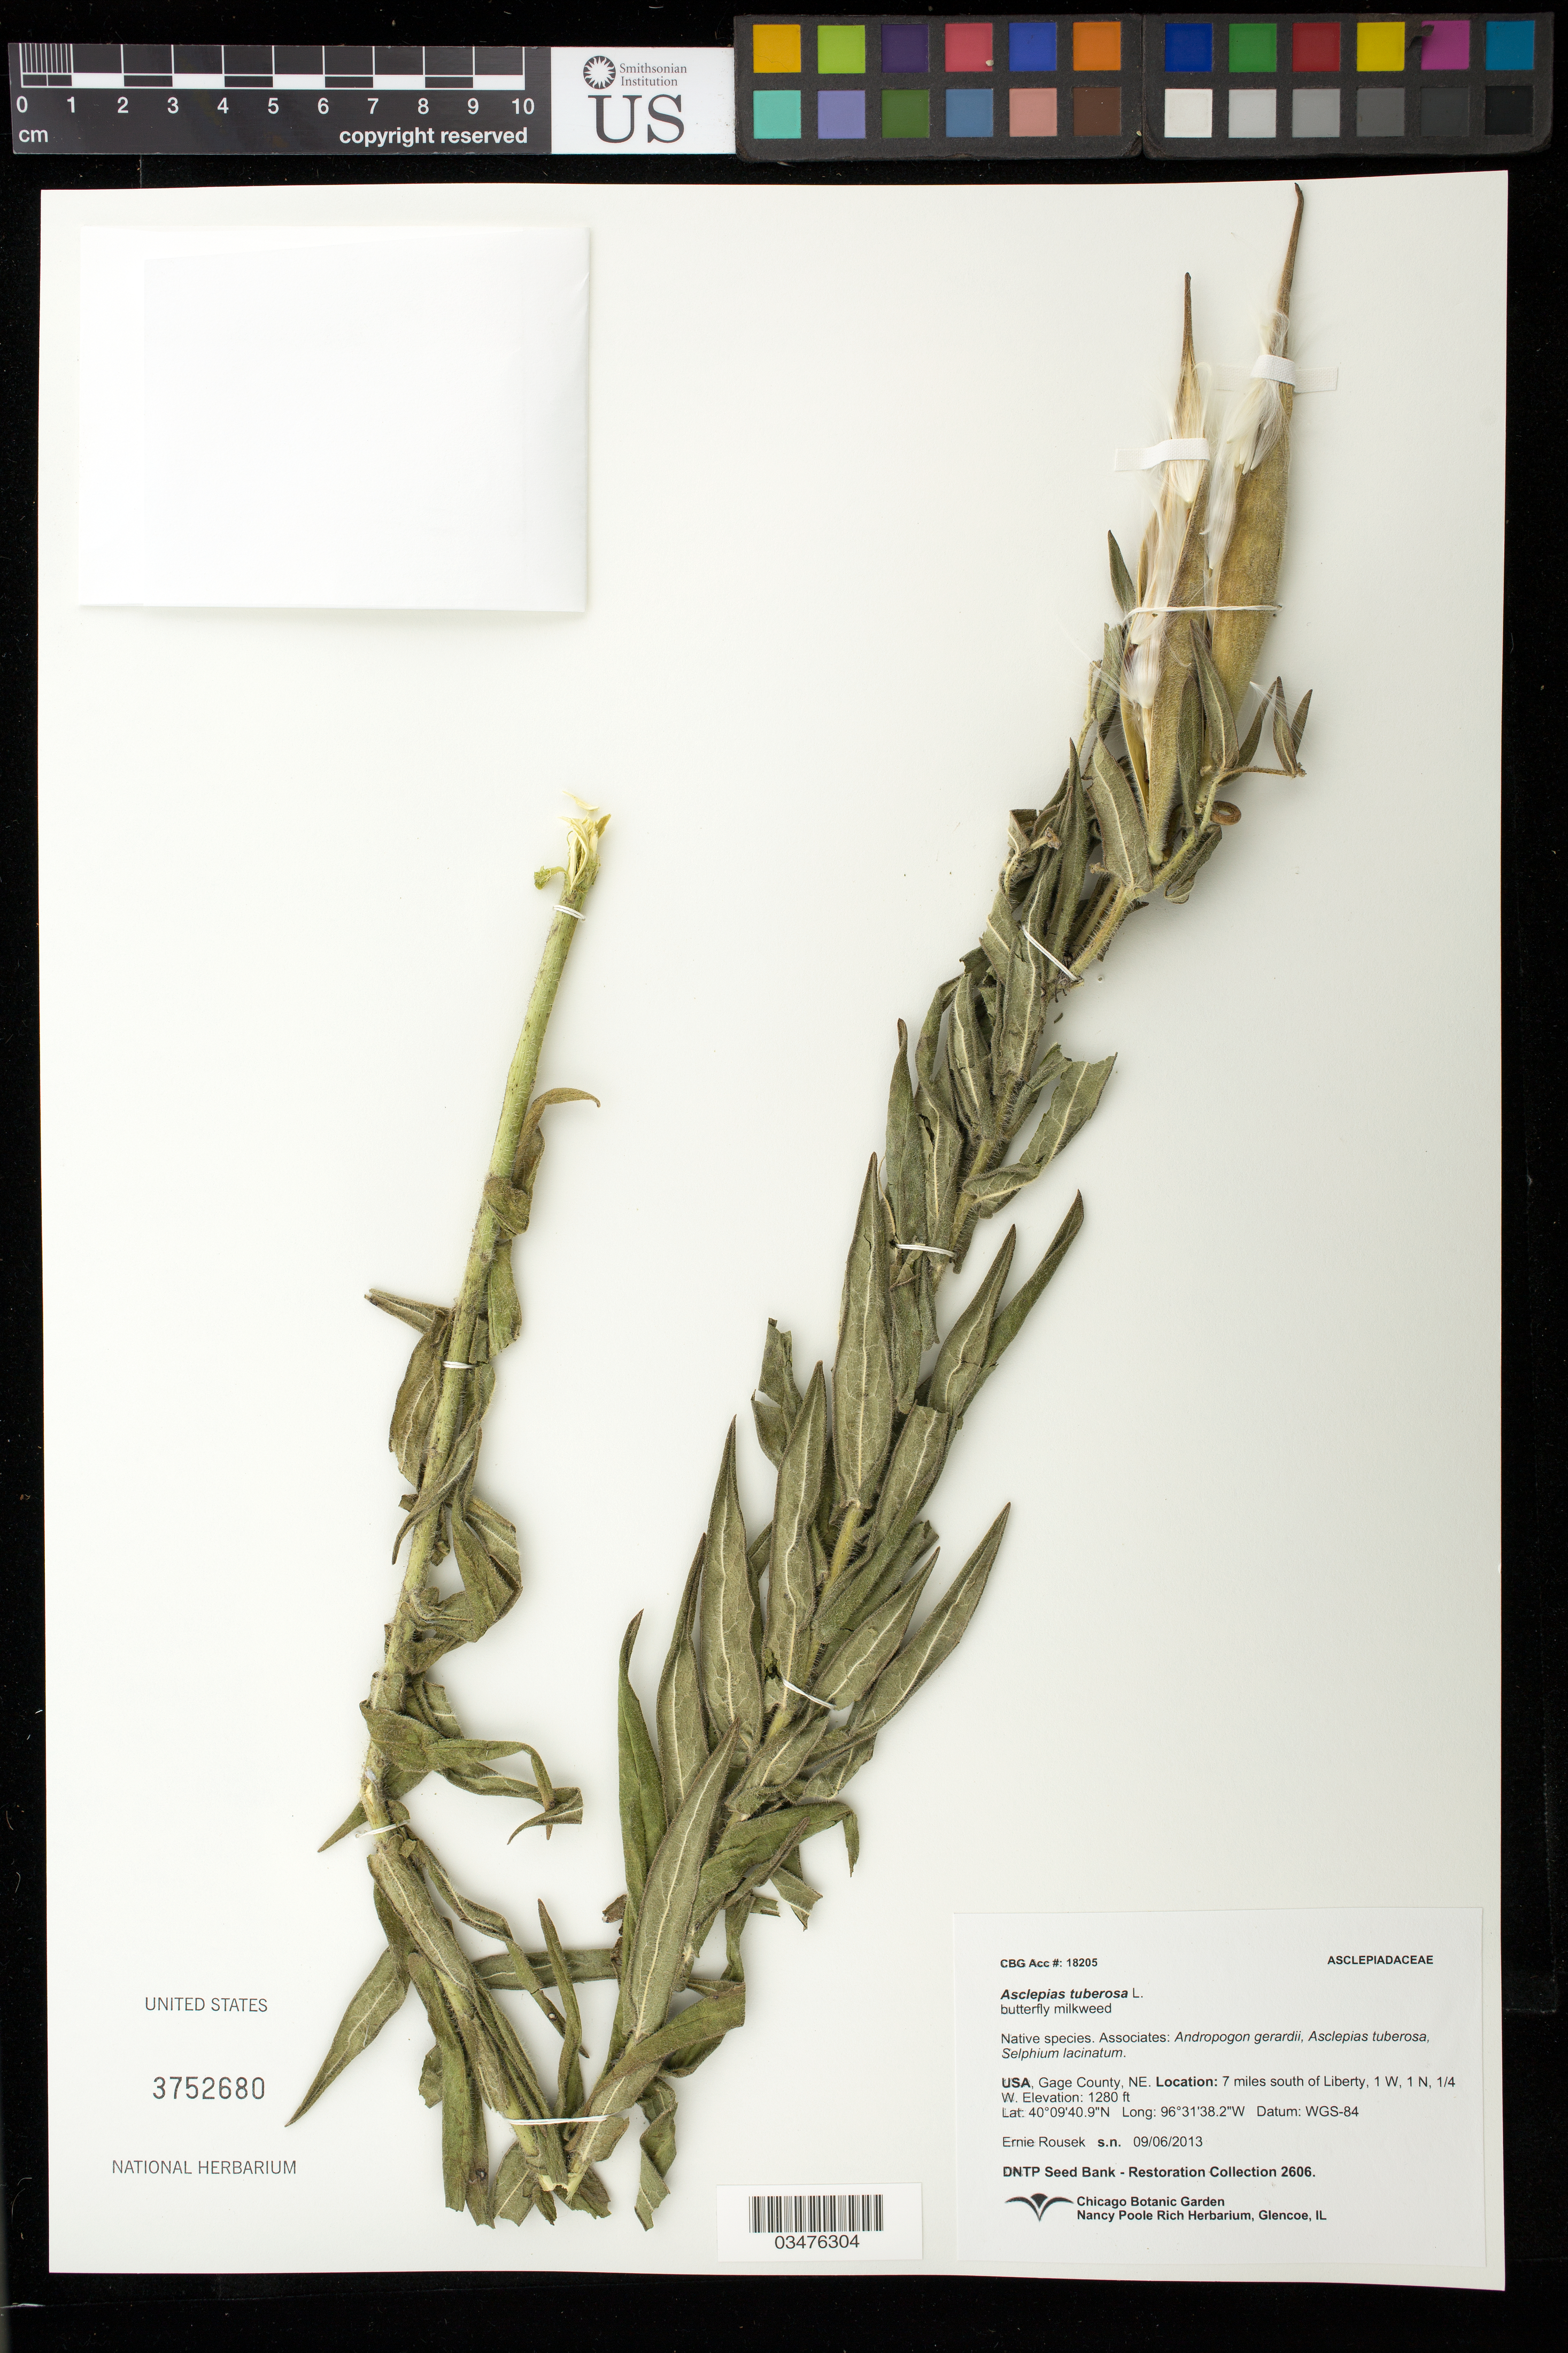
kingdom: Plantae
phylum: Tracheophyta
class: Magnoliopsida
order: Gentianales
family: Apocynaceae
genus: Asclepias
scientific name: Asclepias tuberosa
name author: L.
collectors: E. Rousek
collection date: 2013-09-06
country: United States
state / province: Nebraska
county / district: Gage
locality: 7 mi. S of Liberty.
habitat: With Andropogon gerardii, Asclepias tuberosa, Selphium lacinatum.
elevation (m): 390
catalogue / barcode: US 3752680